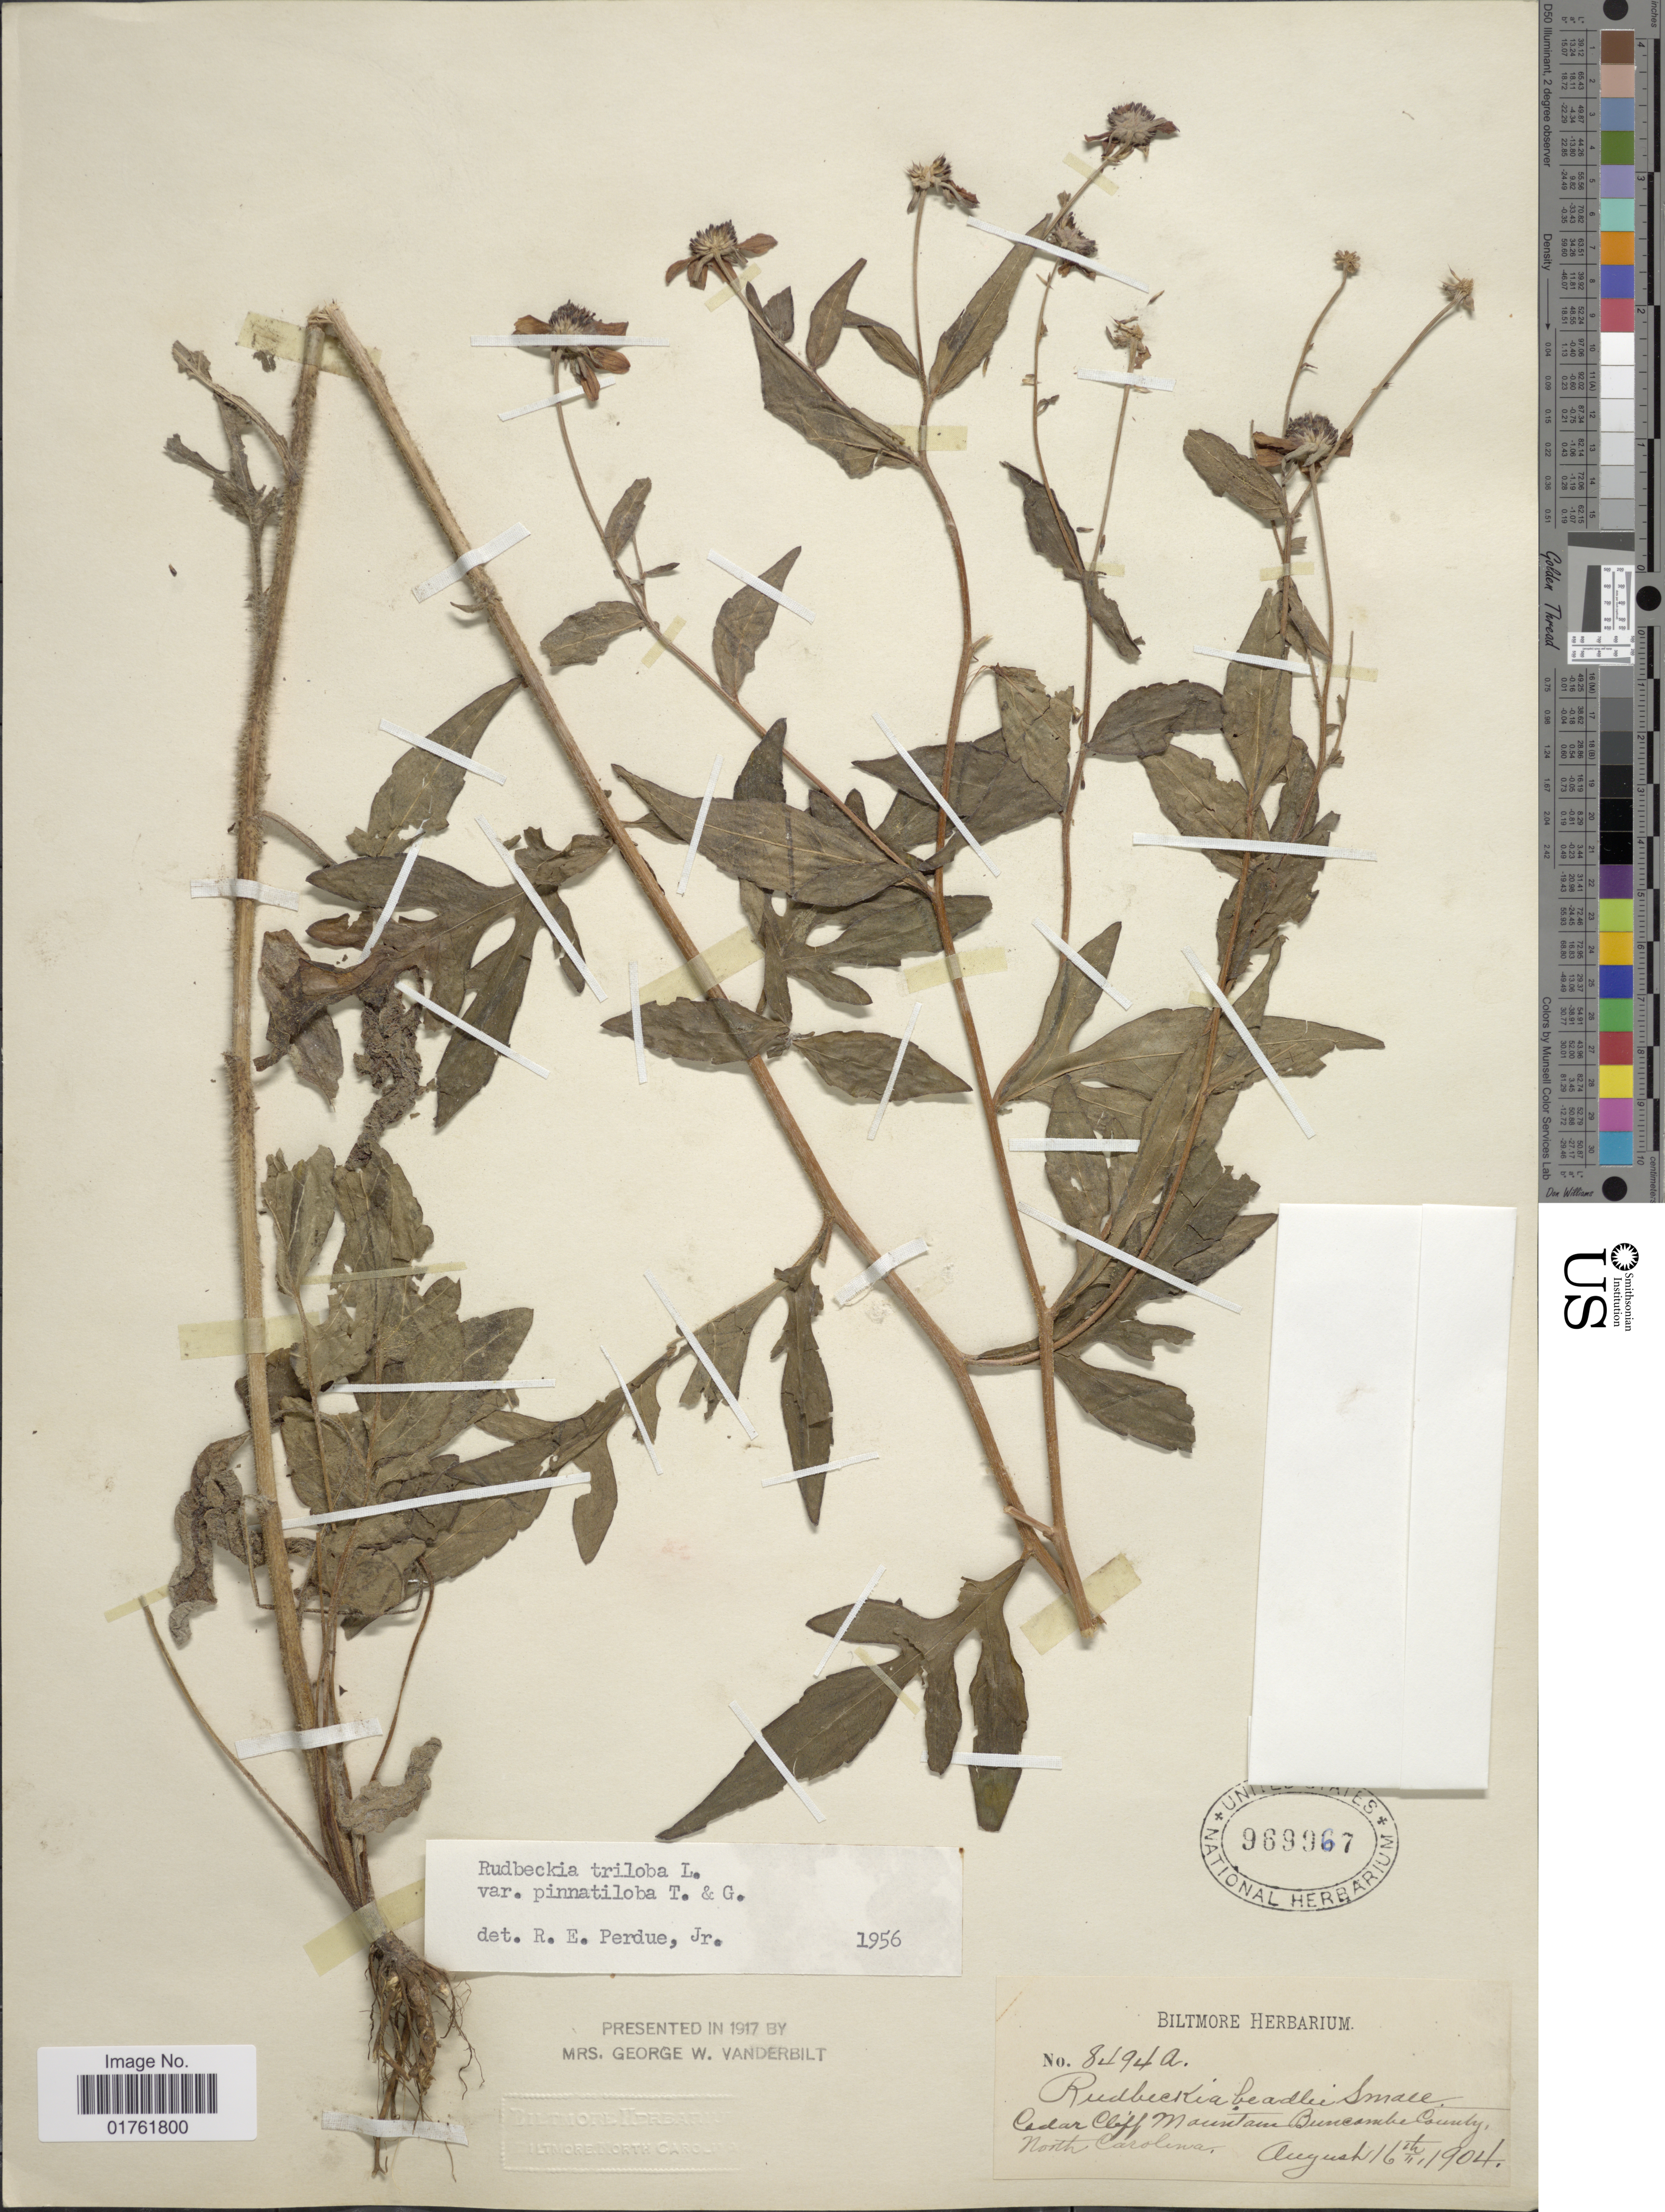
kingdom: Plantae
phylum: Tracheophyta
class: Magnoliopsida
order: Asterales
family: Asteraceae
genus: Rudbeckia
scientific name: Rudbeckia triloba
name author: L.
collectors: ex herb. Biltmore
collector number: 8494a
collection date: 1904-08-16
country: United States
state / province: North Carolina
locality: Cedar Cliff Mountain, Buncombe County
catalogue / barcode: US 969967